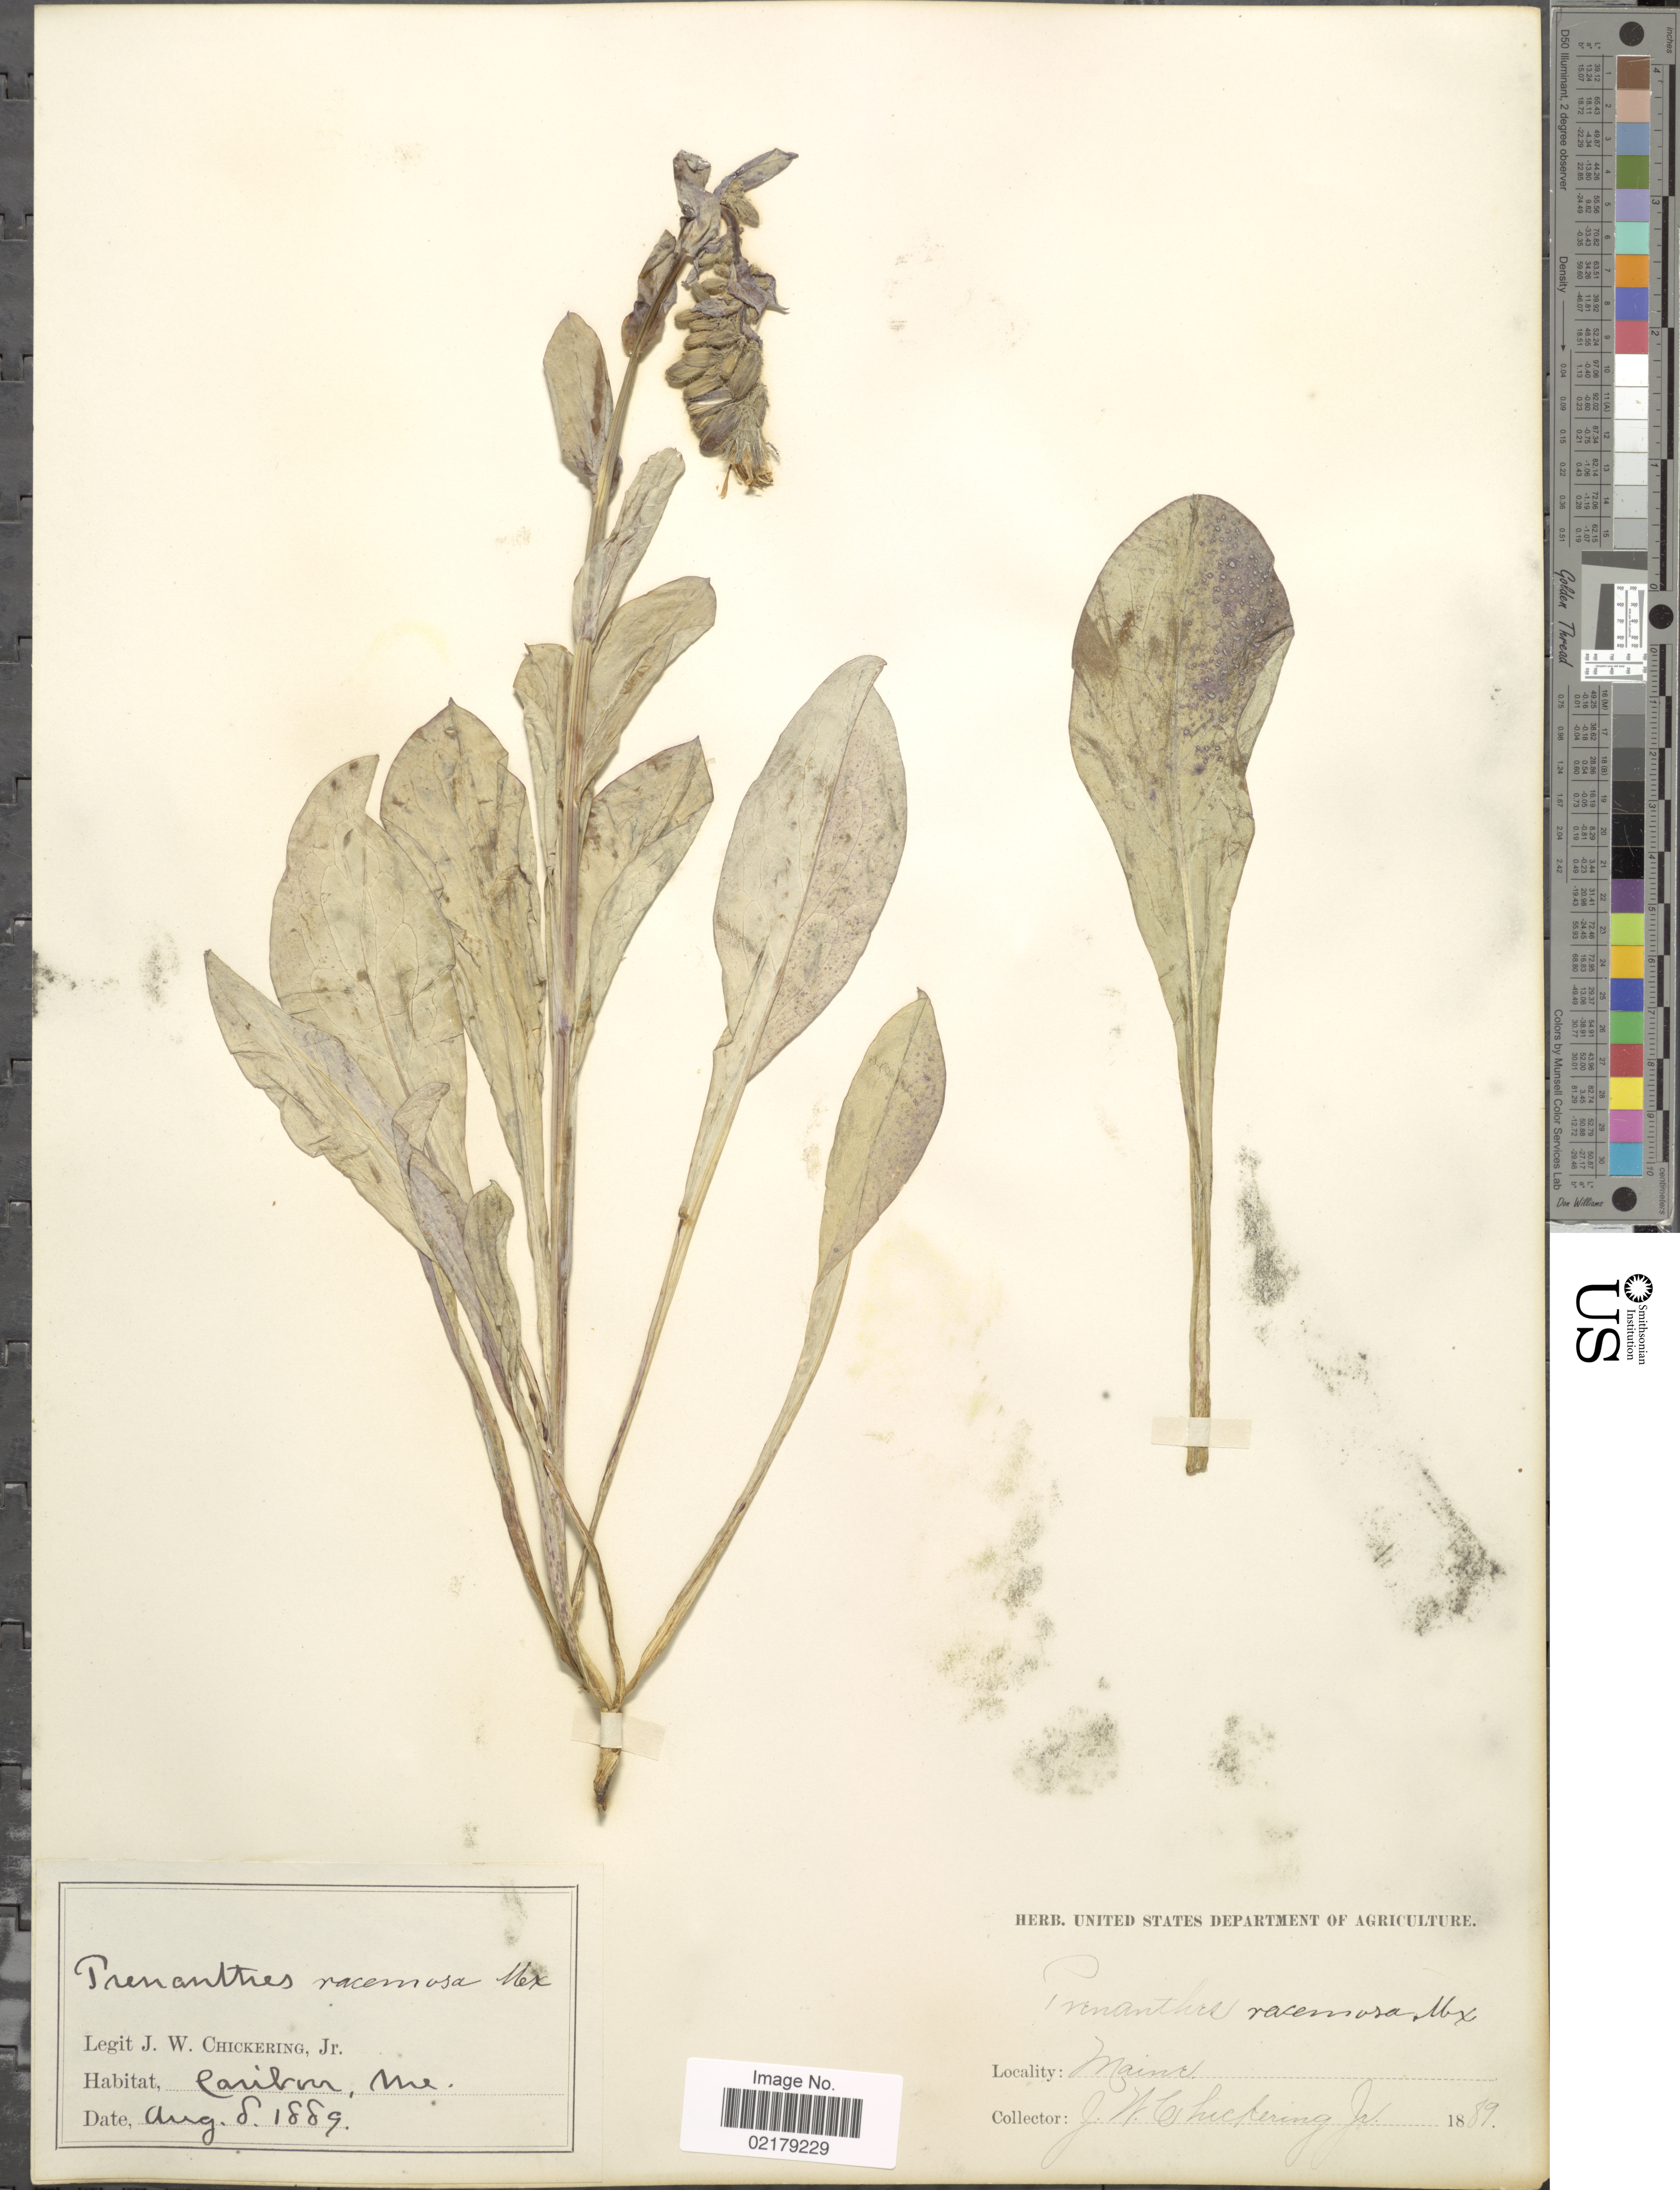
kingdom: Plantae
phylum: Tracheophyta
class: Magnoliopsida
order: Asterales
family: Asteraceae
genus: Nabalus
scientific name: Nabalus racemosus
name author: (Michx.) Hook.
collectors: J. W. Chickering Jr.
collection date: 1889-08-08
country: United States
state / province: Maine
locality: Caribou